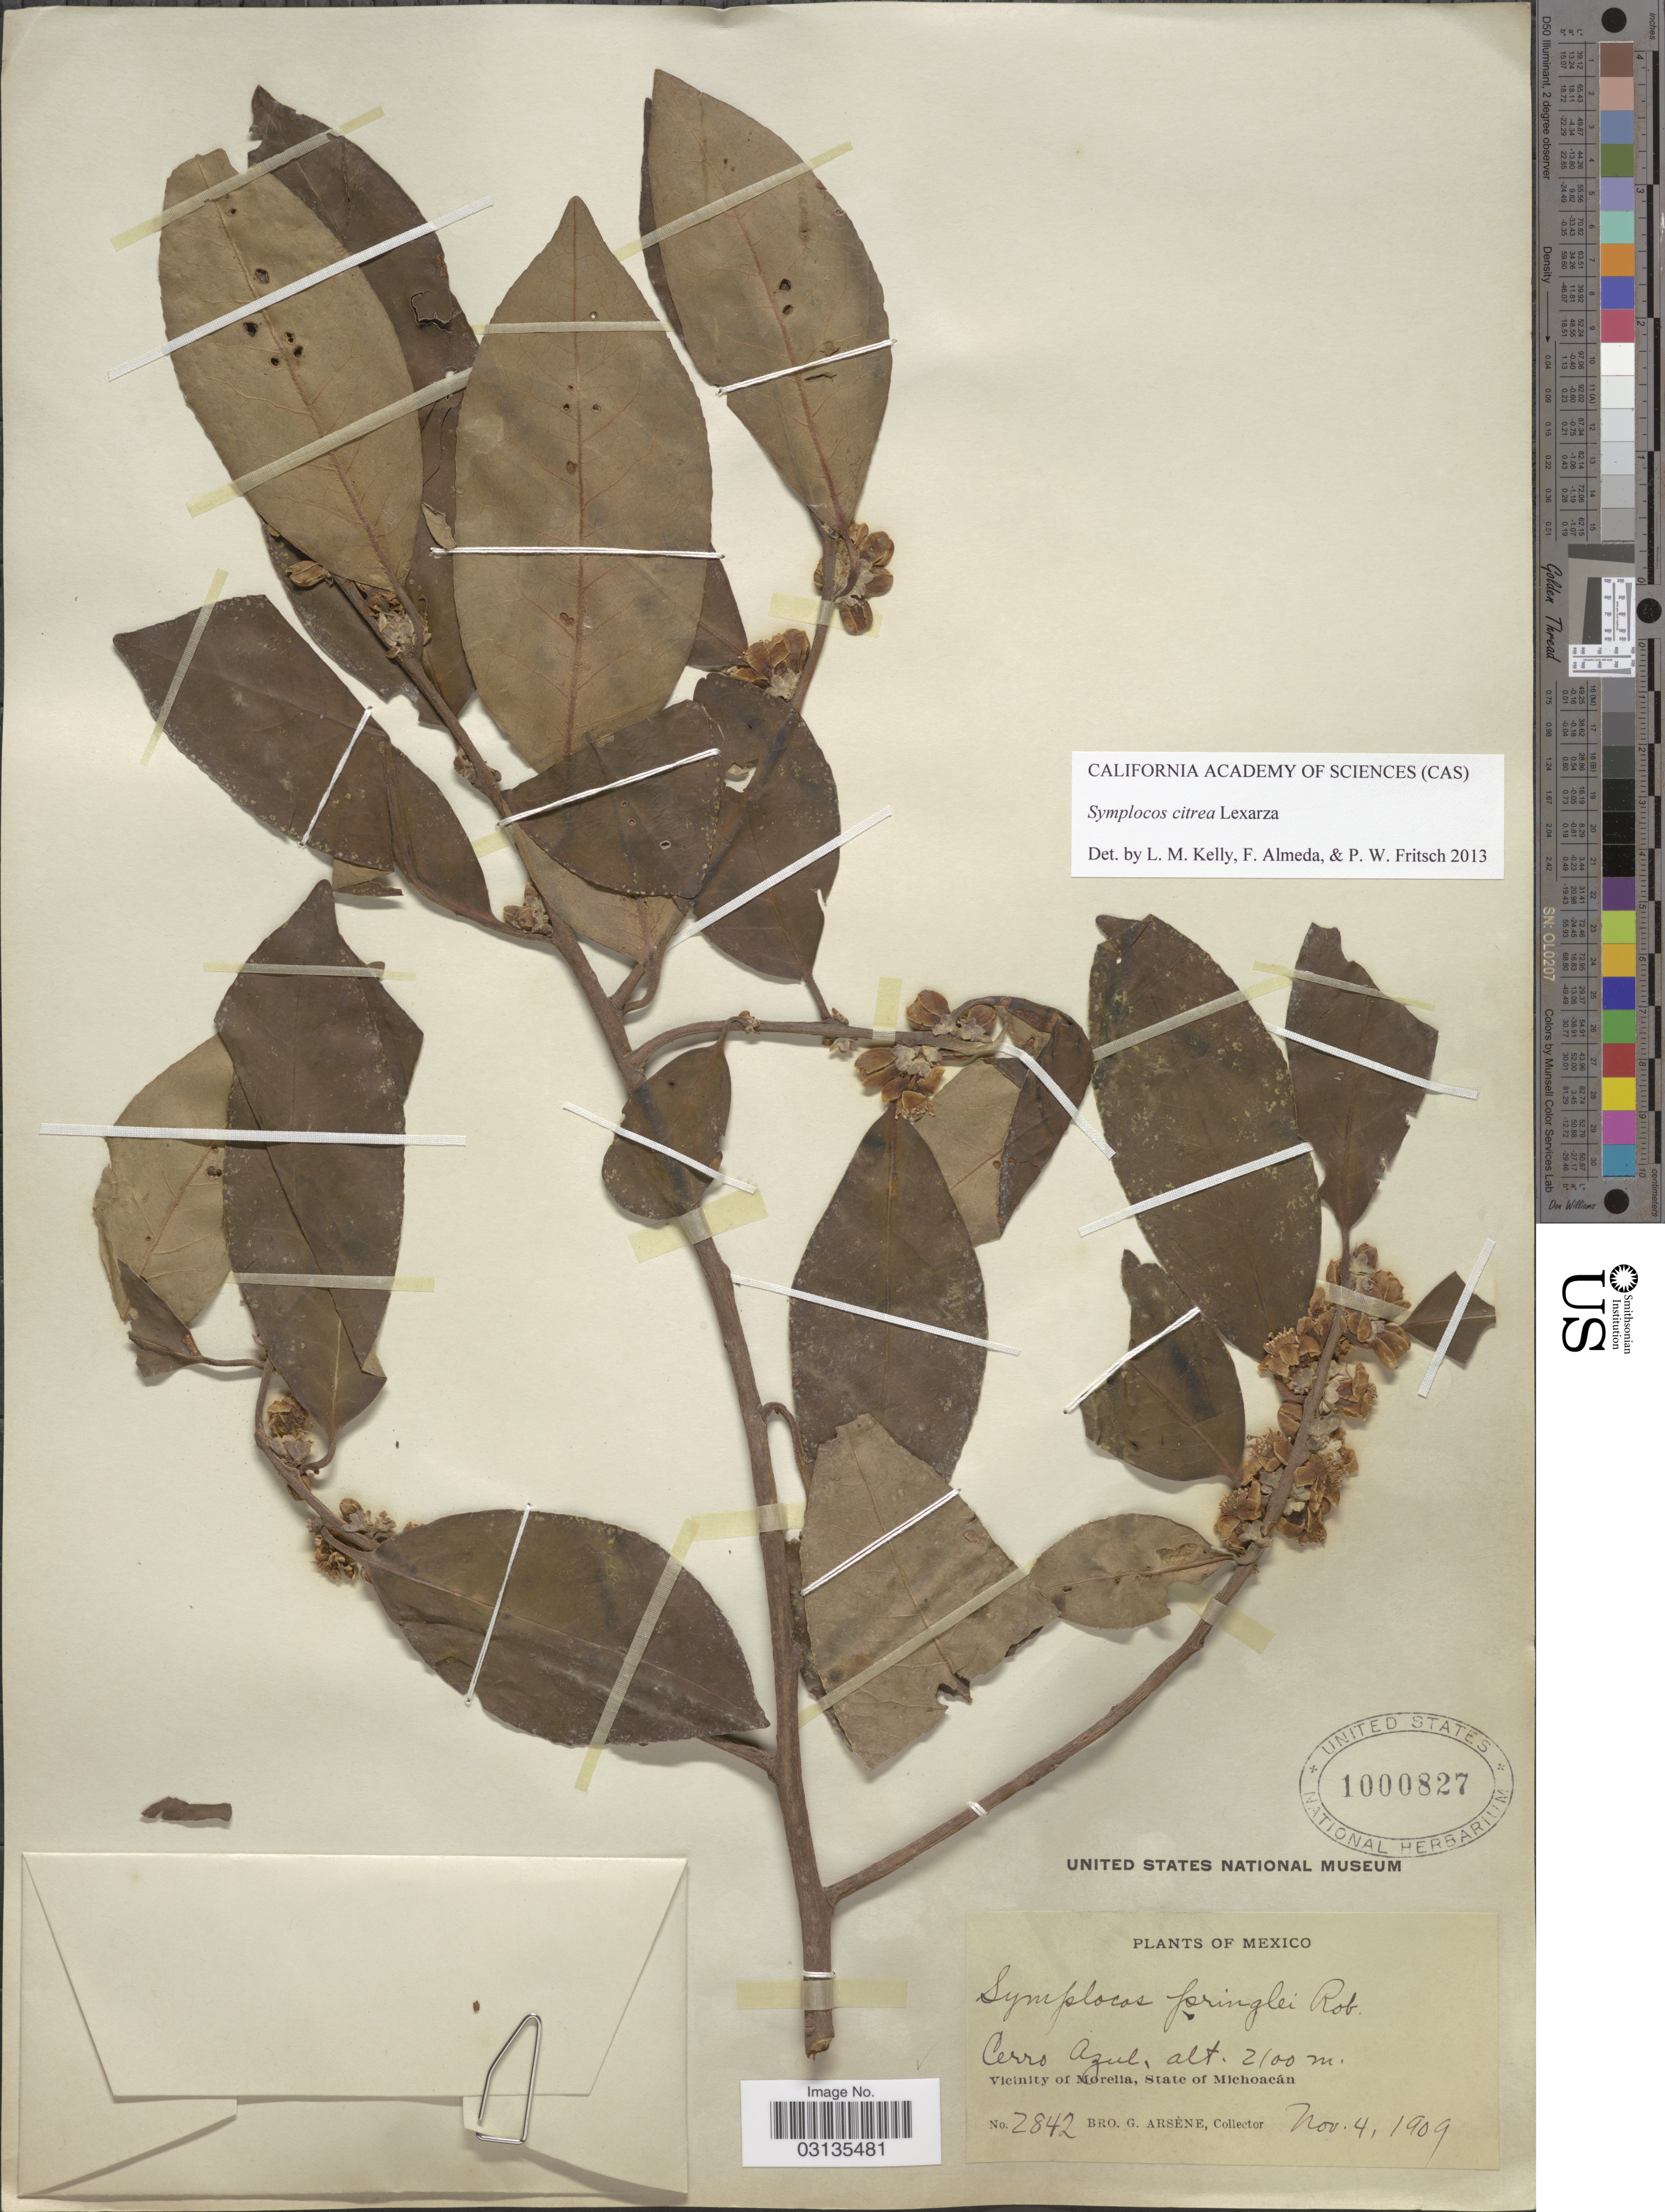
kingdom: Plantae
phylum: Tracheophyta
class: Magnoliopsida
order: Ericales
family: Symplocaceae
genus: Symplocos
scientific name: Symplocos citrea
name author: Lex.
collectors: Bro. G. Arsène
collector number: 2842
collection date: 1909-11-04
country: Mexico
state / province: Michoacán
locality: Cerro Azul. Vicinity of Morelia.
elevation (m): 2100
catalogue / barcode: US 1000827